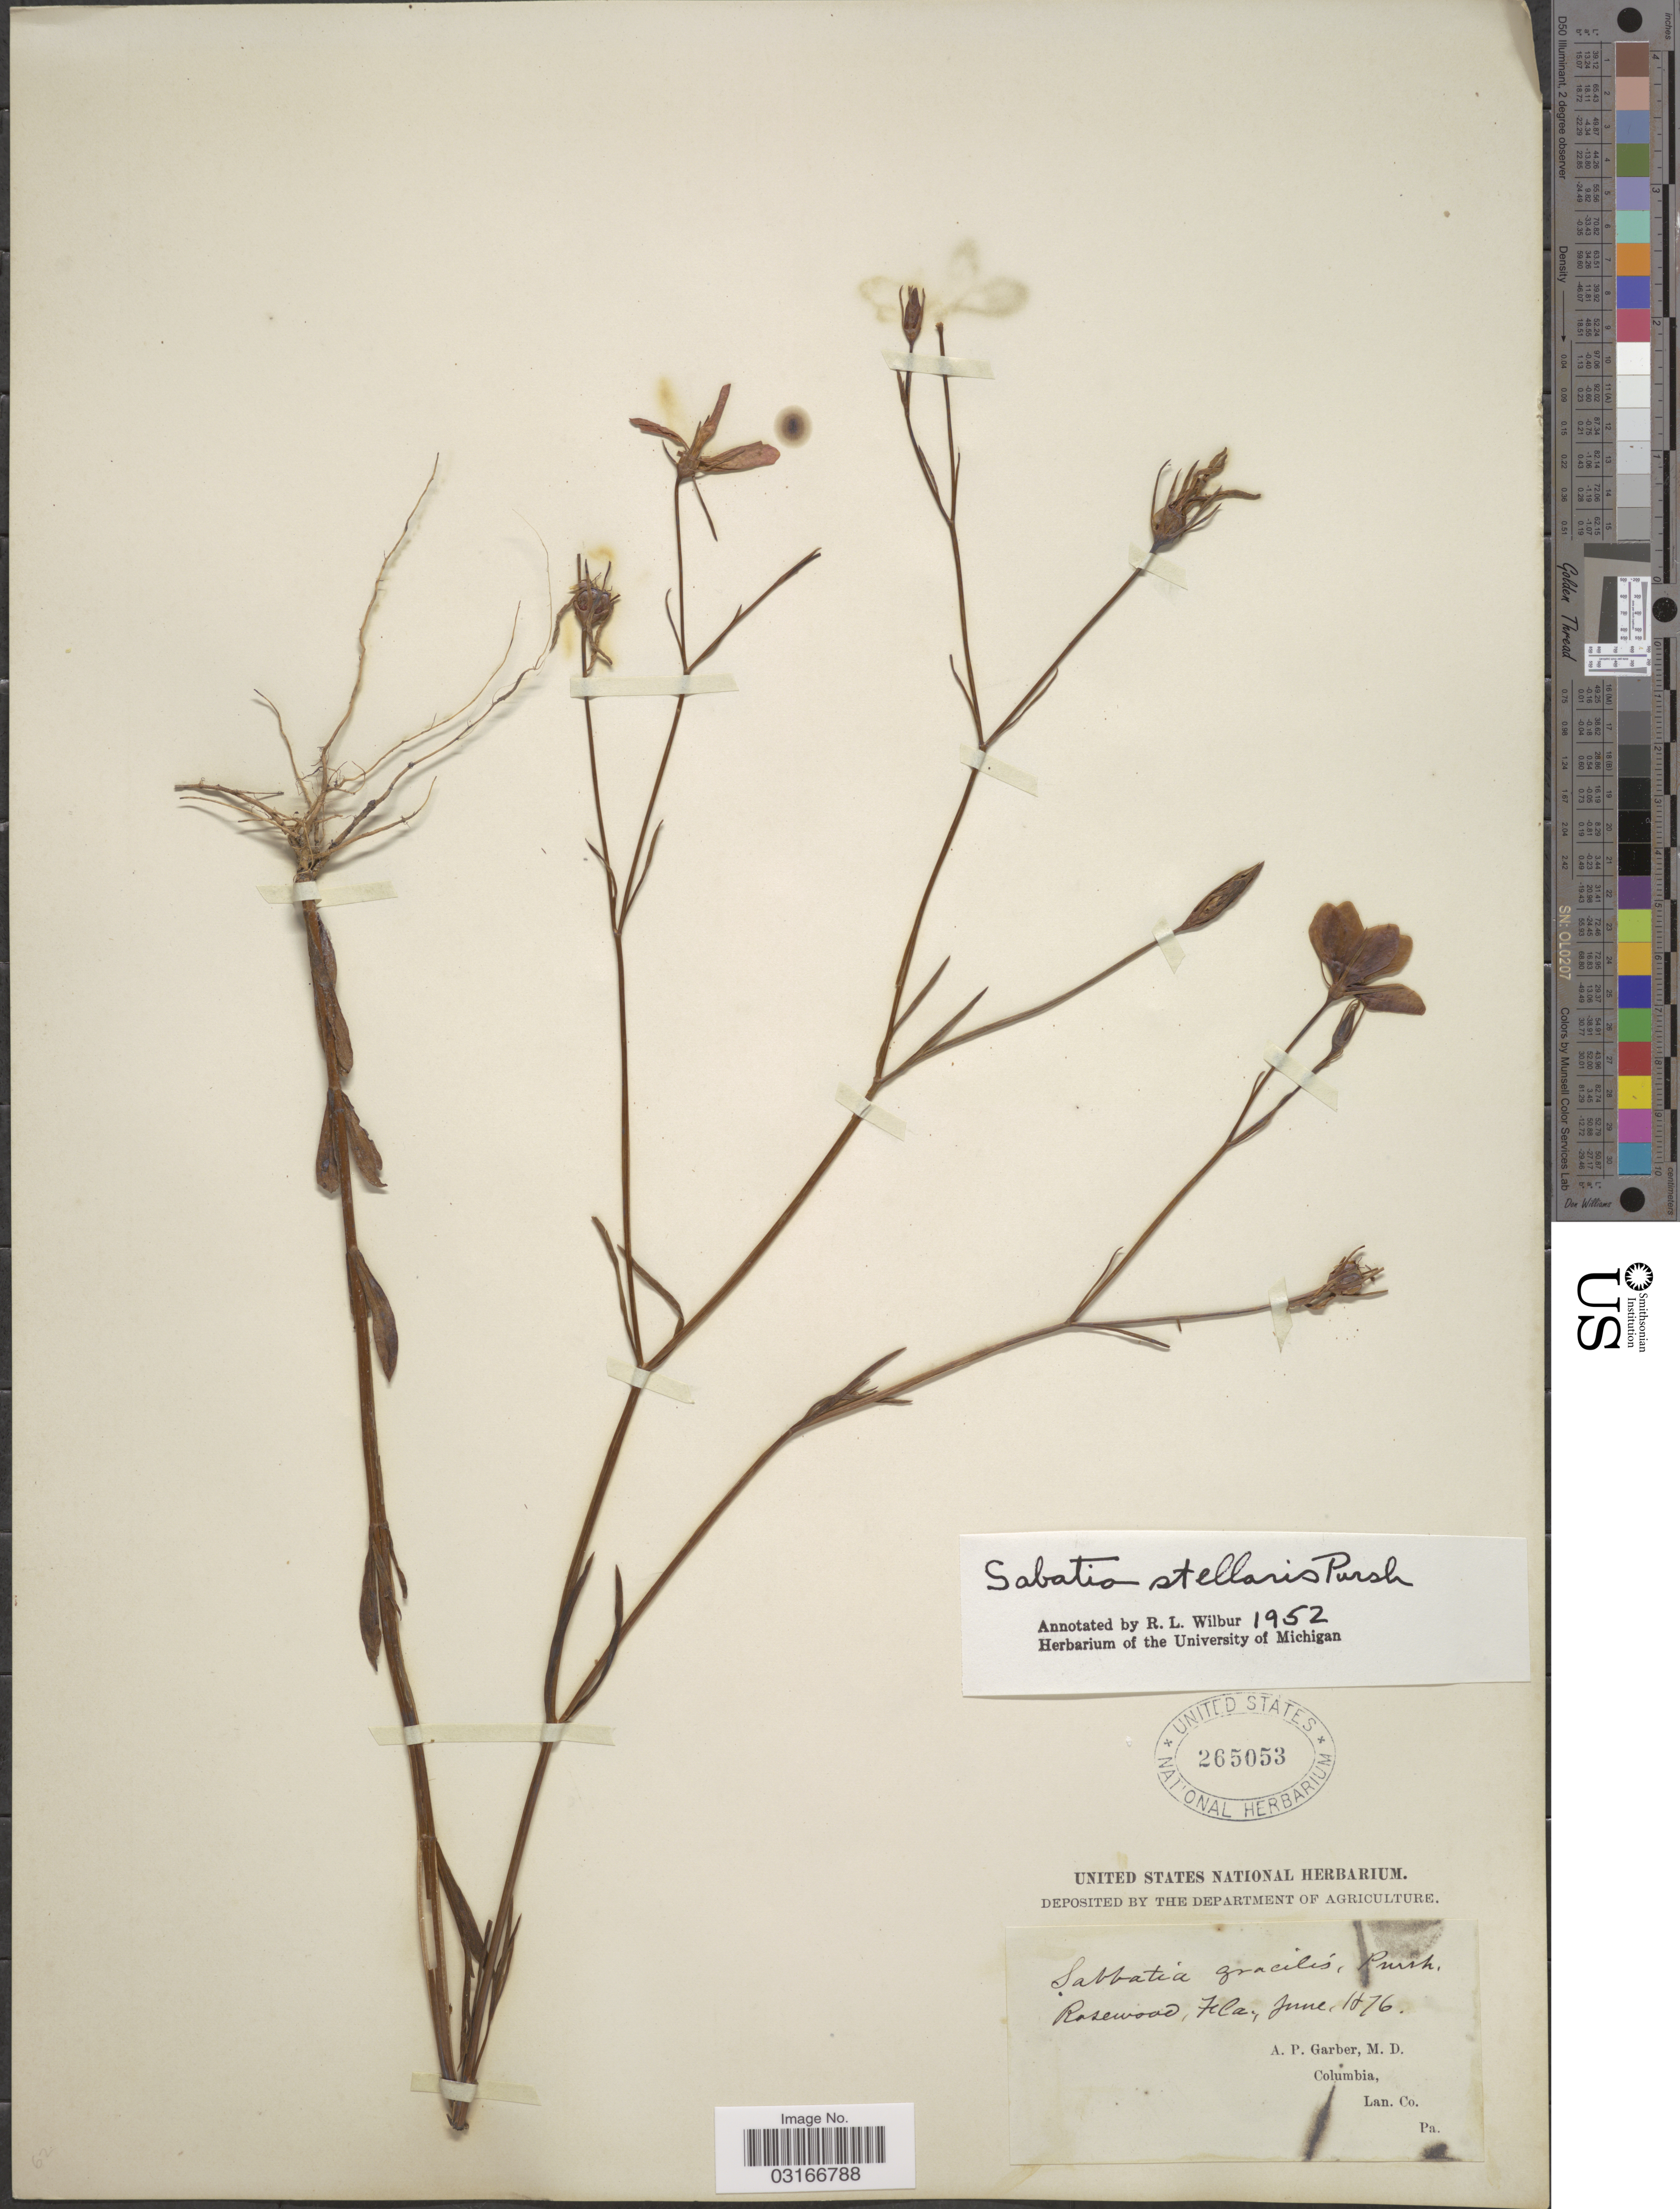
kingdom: Plantae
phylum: Tracheophyta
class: Magnoliopsida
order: Gentianales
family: Gentianaceae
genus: Sabatia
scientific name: Sabatia stellaris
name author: Pursh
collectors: A. P. Garber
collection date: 1876-06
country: United States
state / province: Florida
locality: Rosewood, Fla. Lan Co.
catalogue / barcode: US 265053